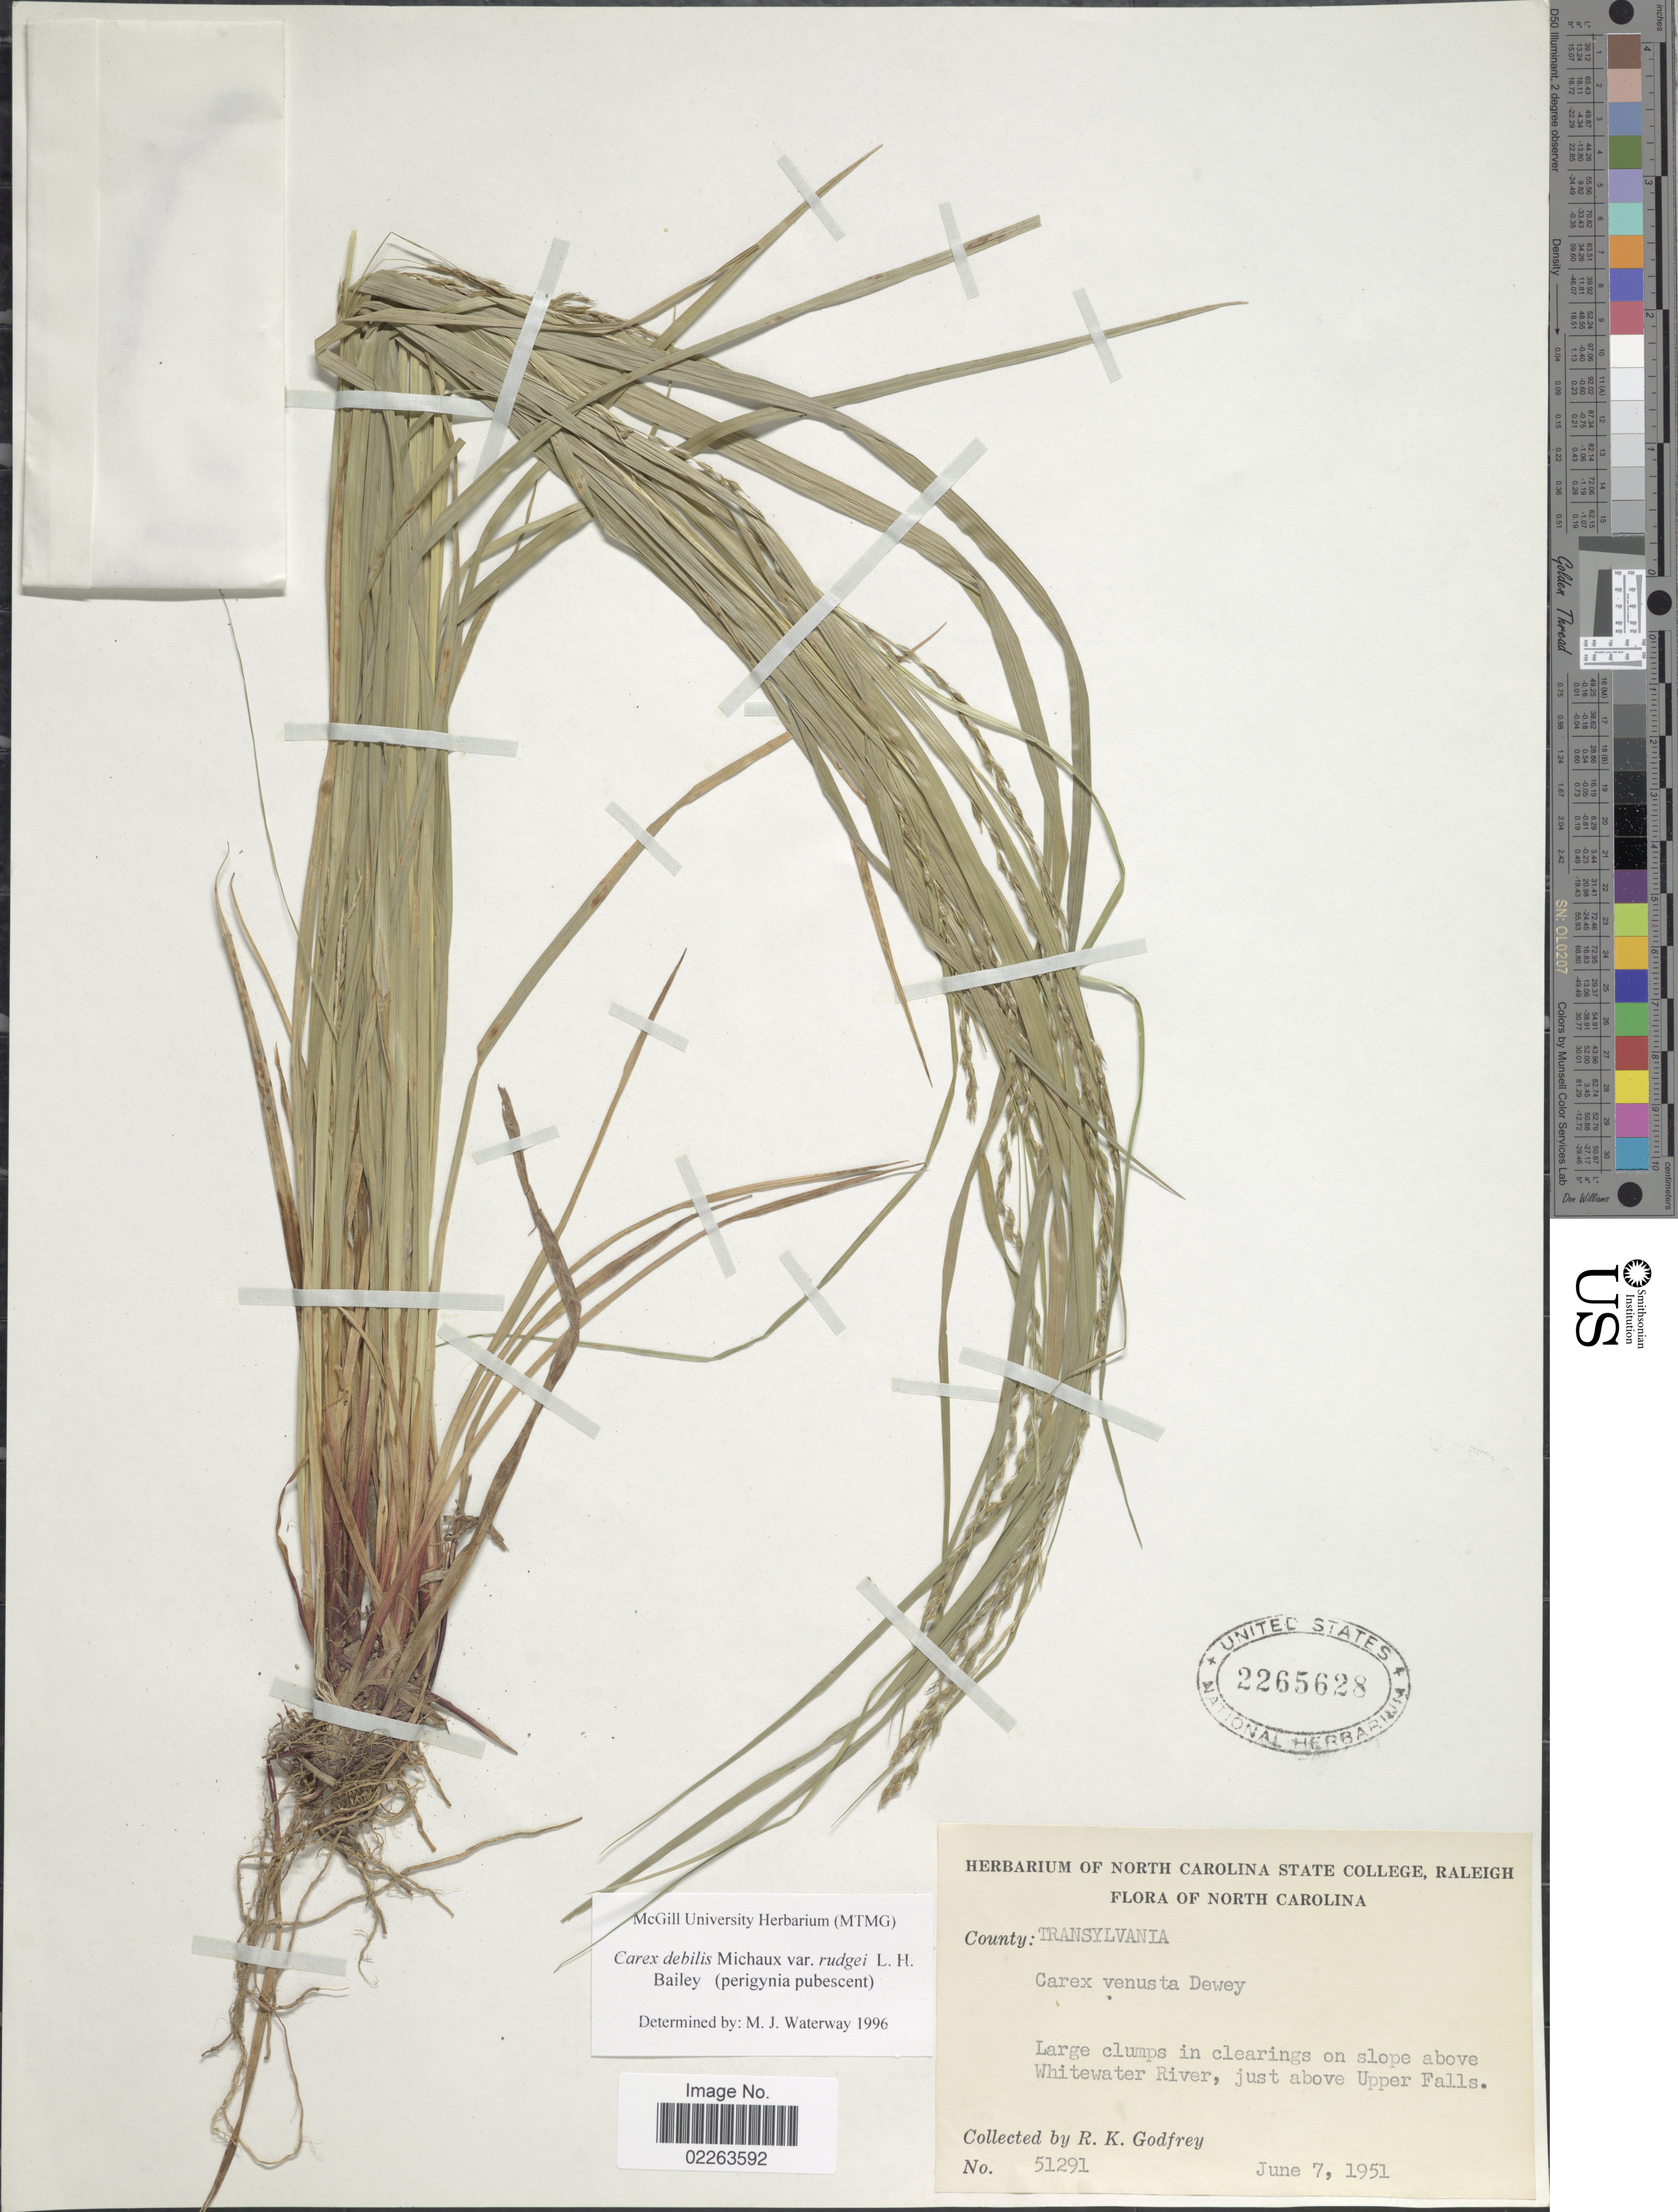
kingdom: Plantae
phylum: Tracheophyta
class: Liliopsida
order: Poales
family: Cyperaceae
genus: Carex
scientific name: Carex flexuosa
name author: Muhl. ex Willd.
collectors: R. K. Godfrey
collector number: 51291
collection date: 1951-06-07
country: United States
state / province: North Carolina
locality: County: Transylvania. Large clumps in clearings on slope above Whitewater River, just above Upper Falls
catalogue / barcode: US 2265628